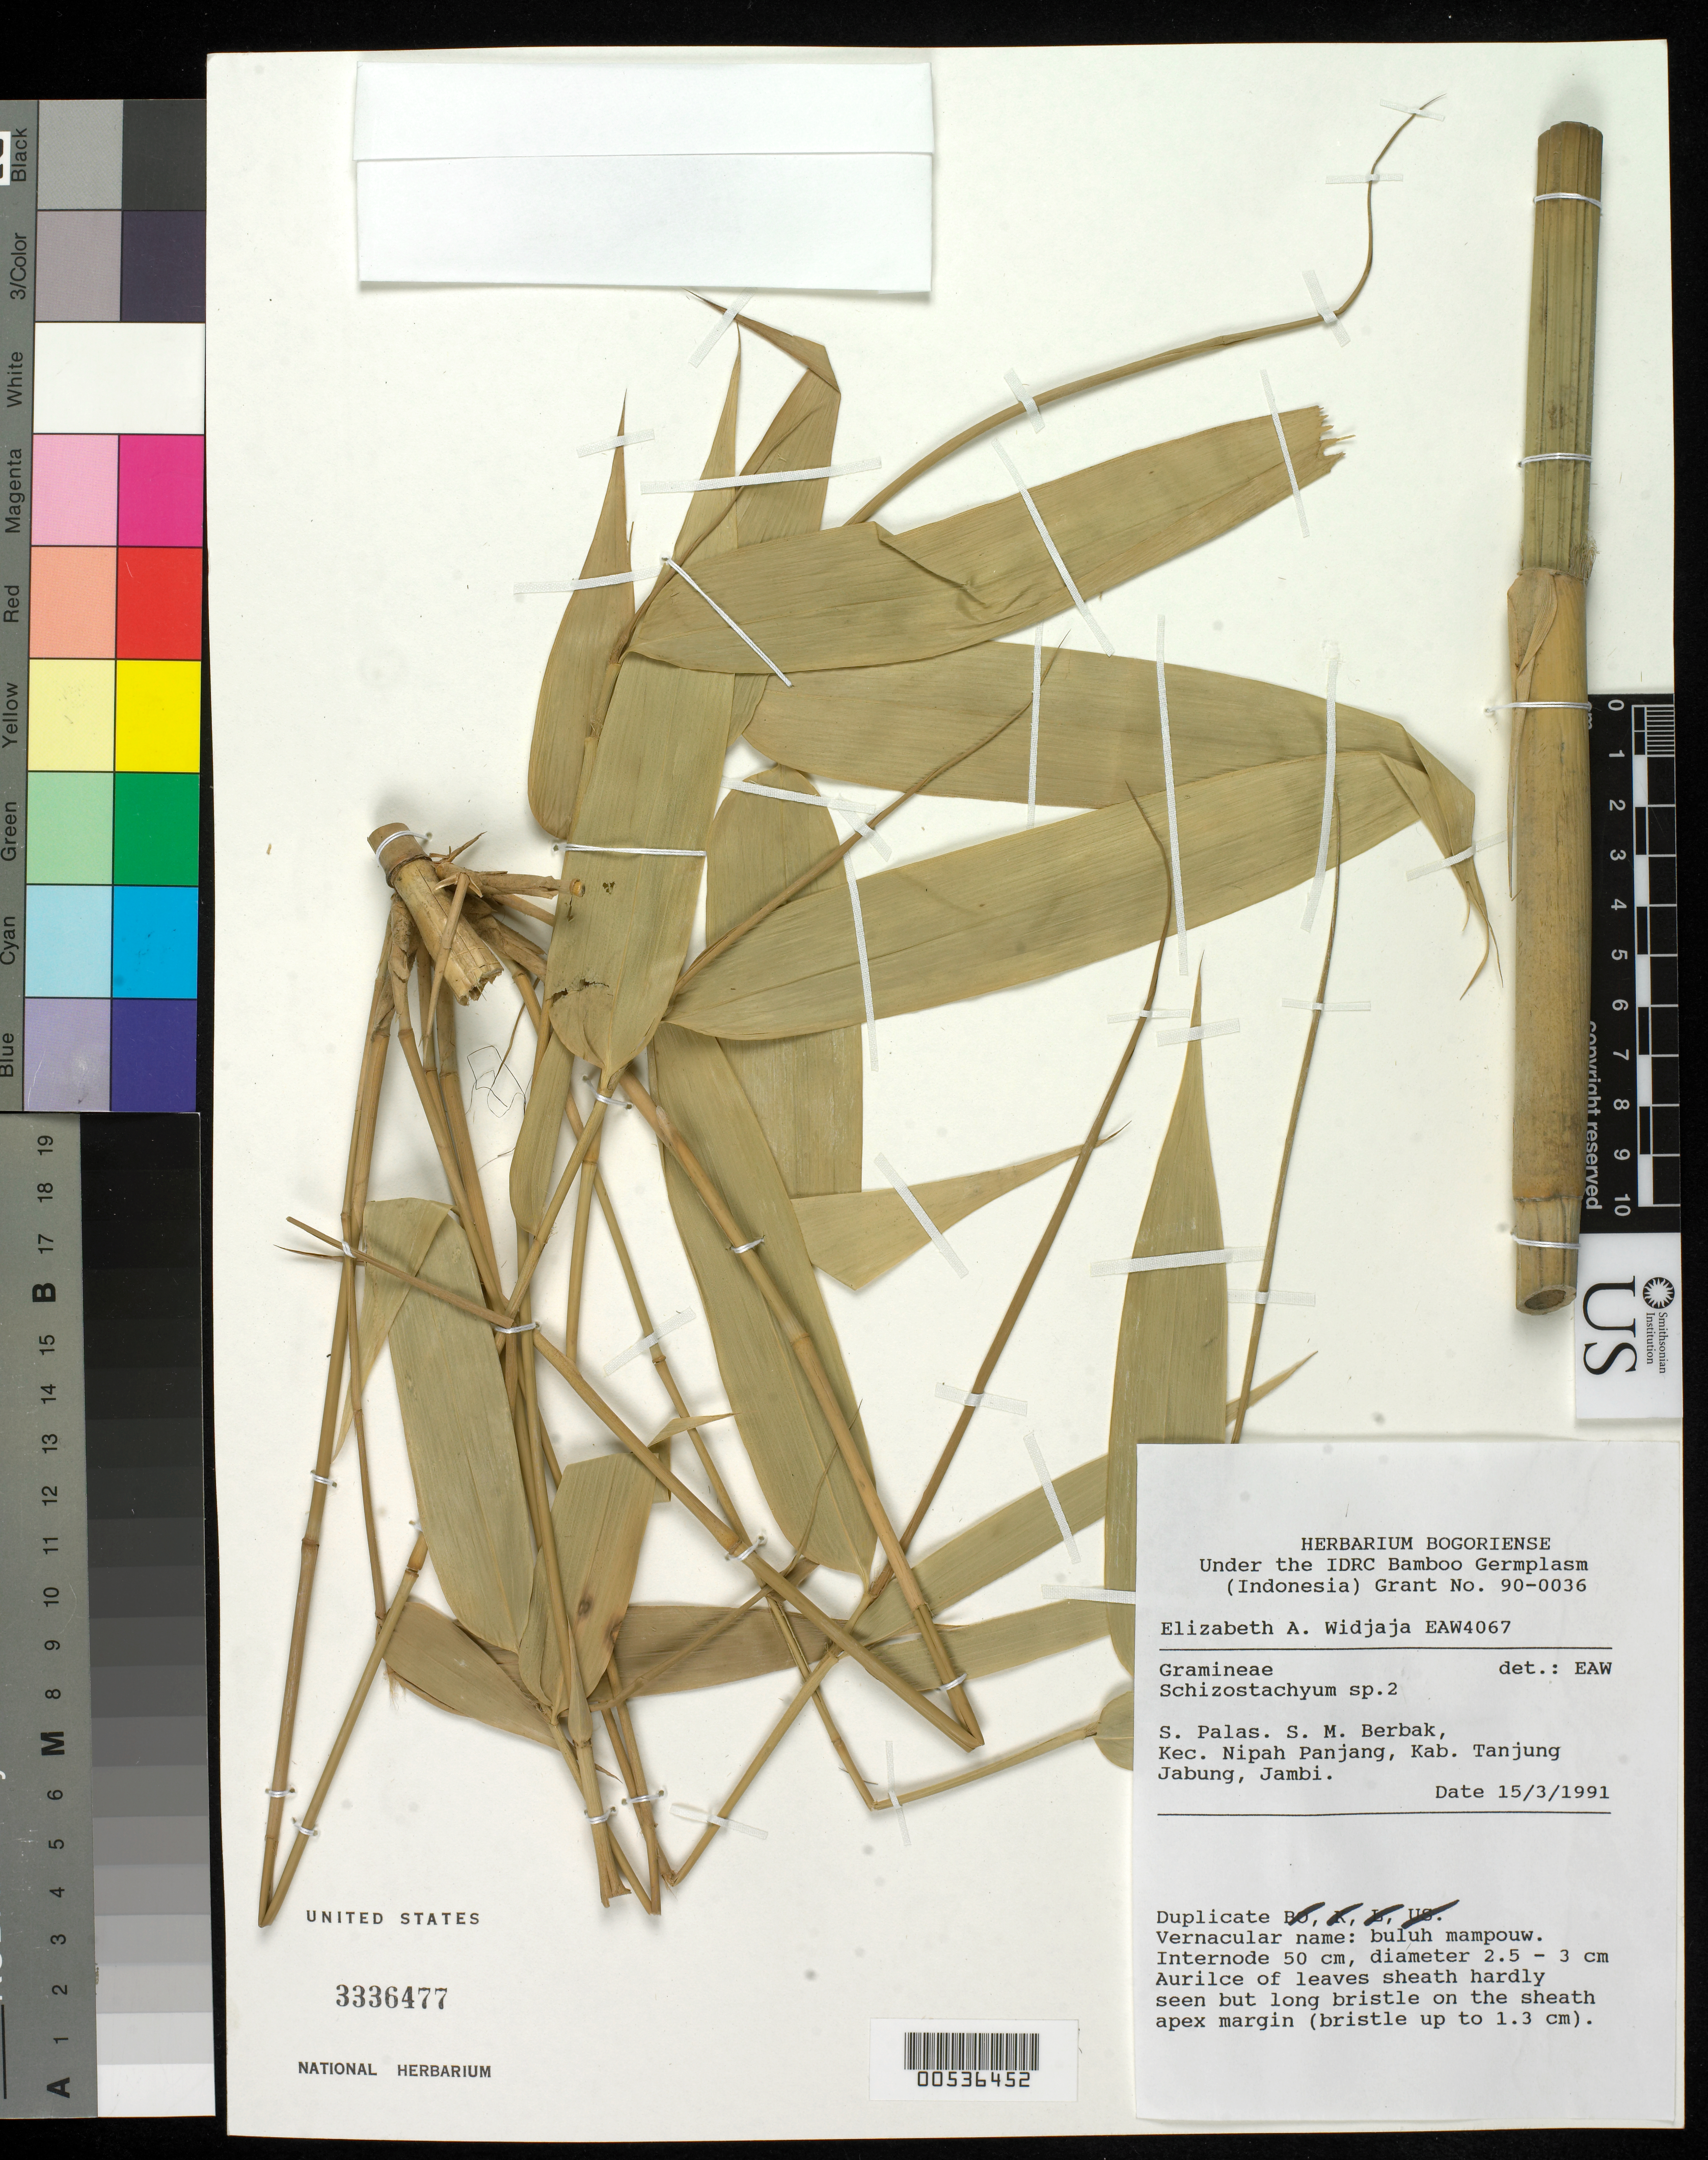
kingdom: Plantae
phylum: Tracheophyta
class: Liliopsida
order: Poales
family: Poaceae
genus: Schizostachyum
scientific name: Schizostachyum sp.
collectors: E. A. Widjaja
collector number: Eaw4067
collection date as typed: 15 Mar 1991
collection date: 1991-03-15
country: Indonesia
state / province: Sumatra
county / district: Jambi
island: Sumatra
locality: Nipah Panjang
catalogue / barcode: US 3336477